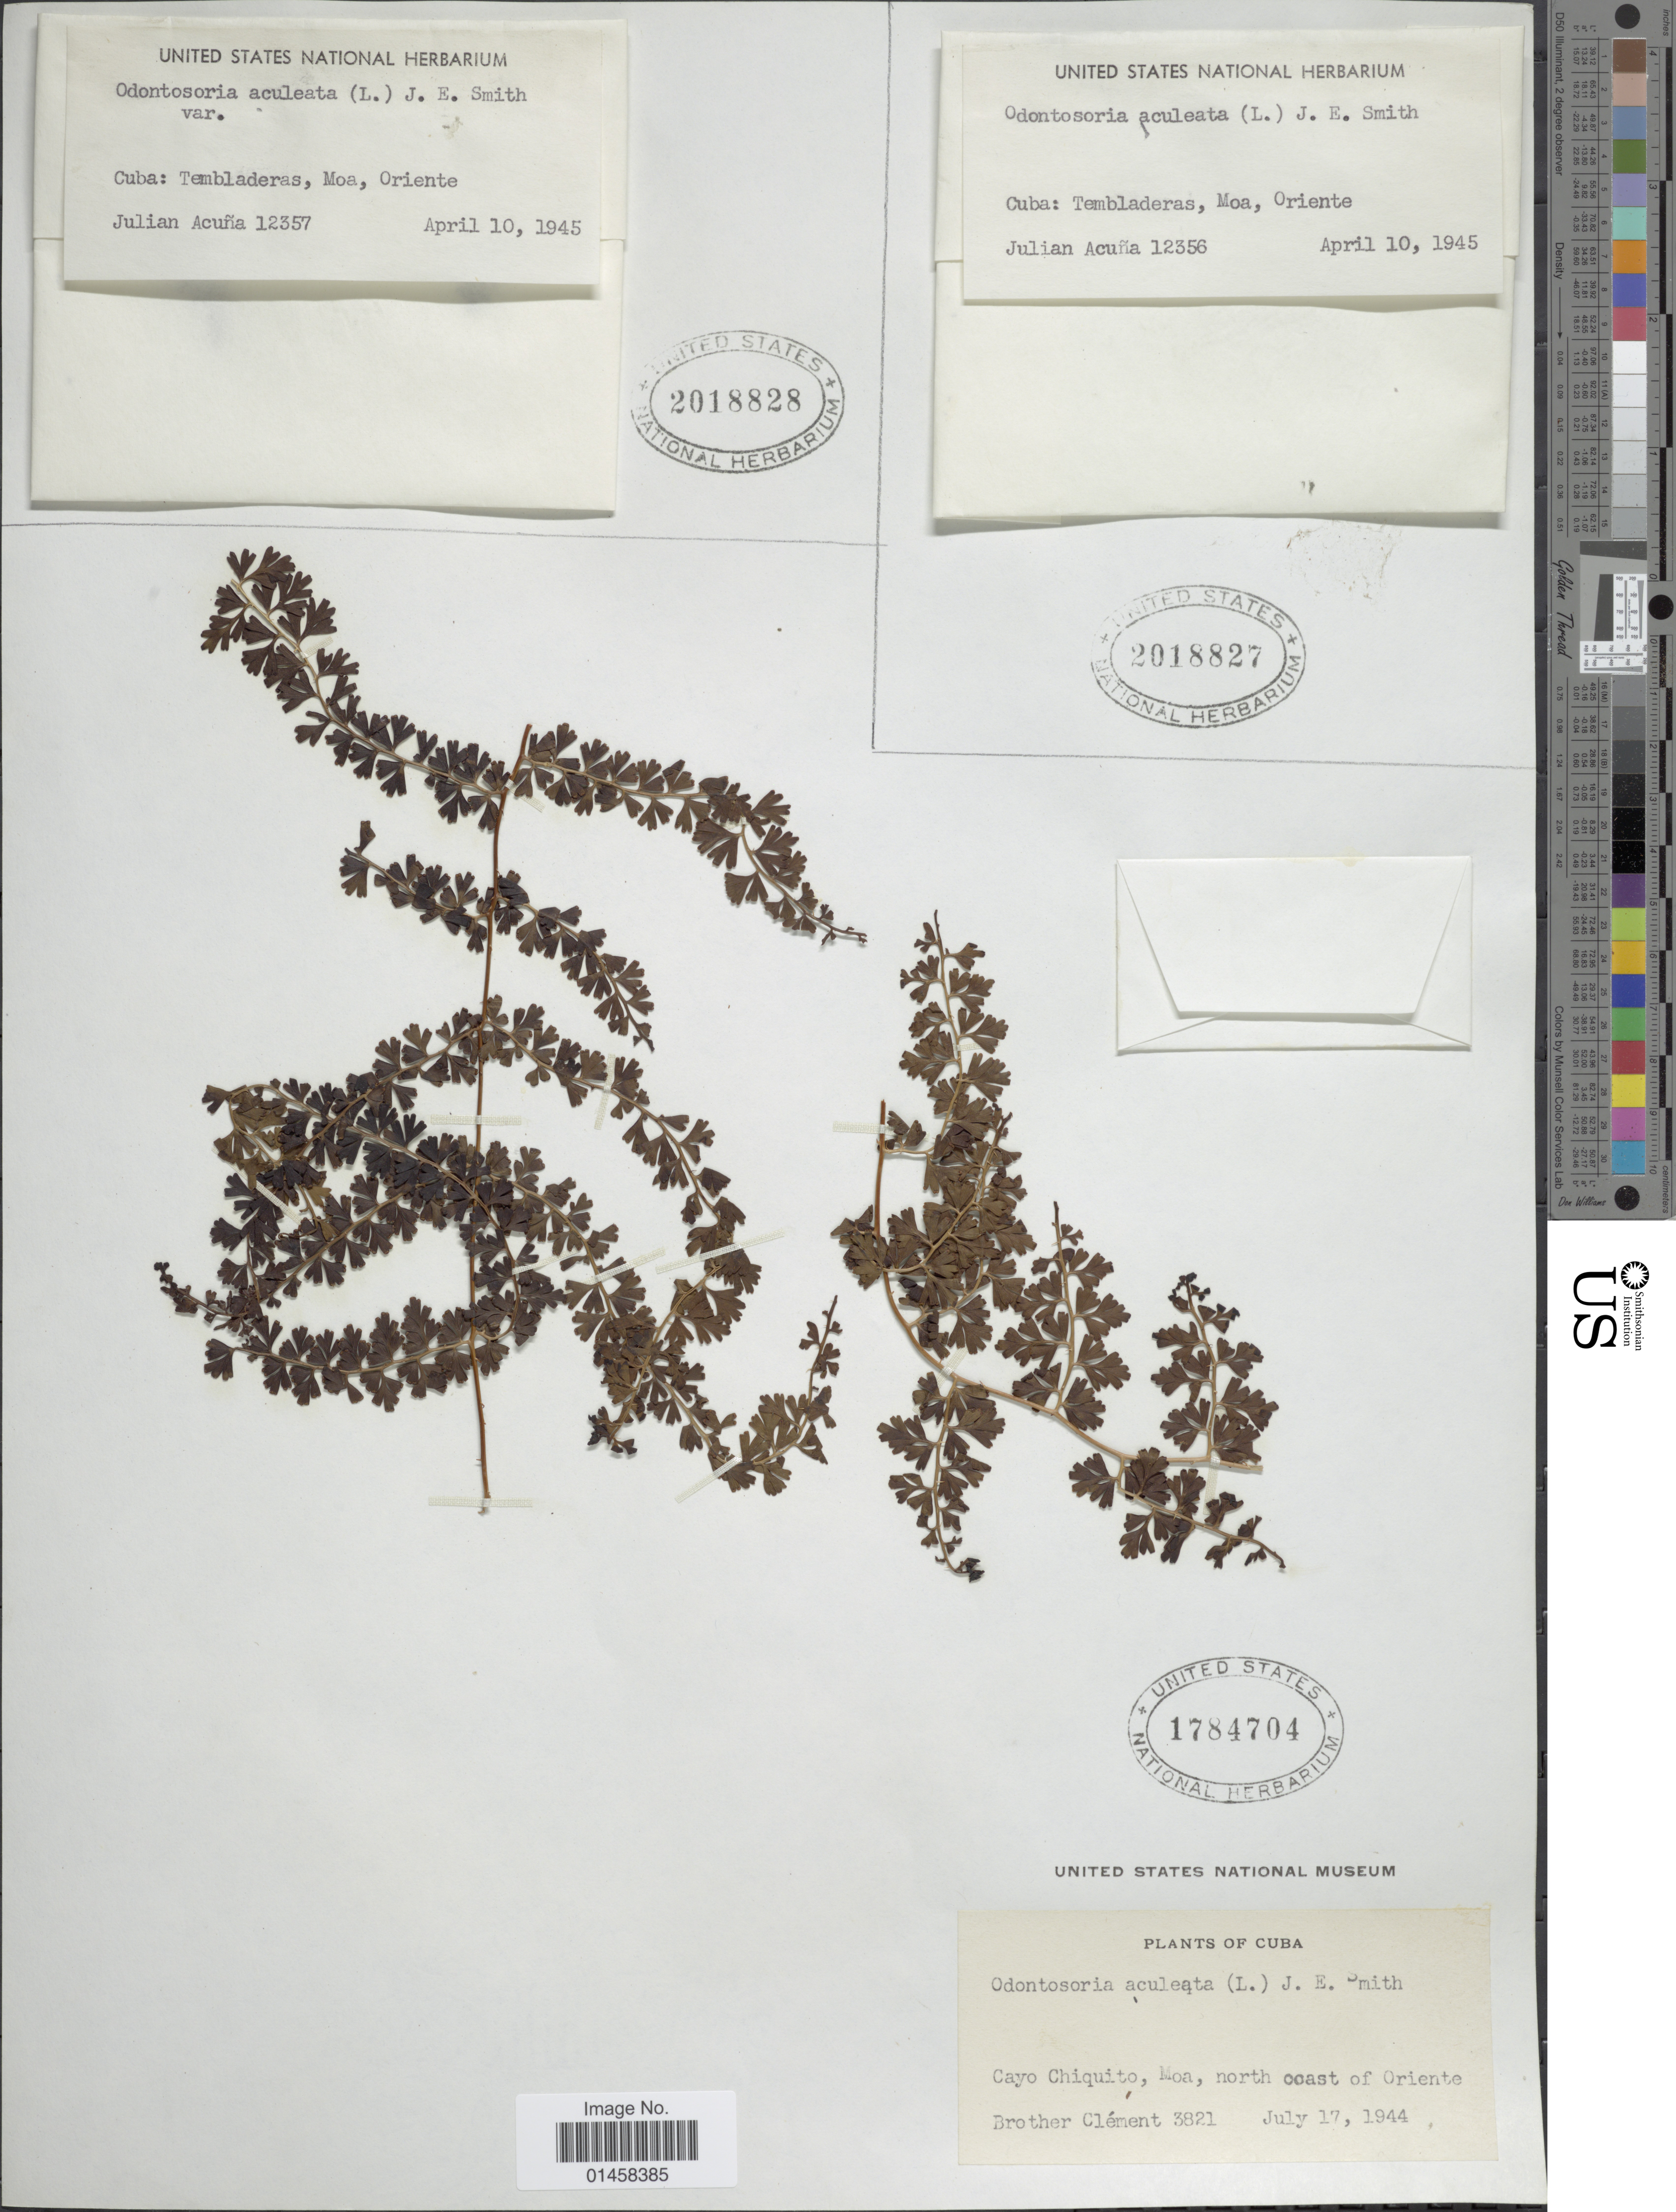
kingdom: Plantae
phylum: Tracheophyta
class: Polypodiopsida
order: Polypodiales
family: Lindsaeaceae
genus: Odontosoria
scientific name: Odontosoria aculeata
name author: (L.) J. Sm.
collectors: A. Clément Téteau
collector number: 3821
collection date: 1944-07-17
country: Cuba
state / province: Oriente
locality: Cayo Chiquito, Moa, North coast of Oriente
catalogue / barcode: US 1784704